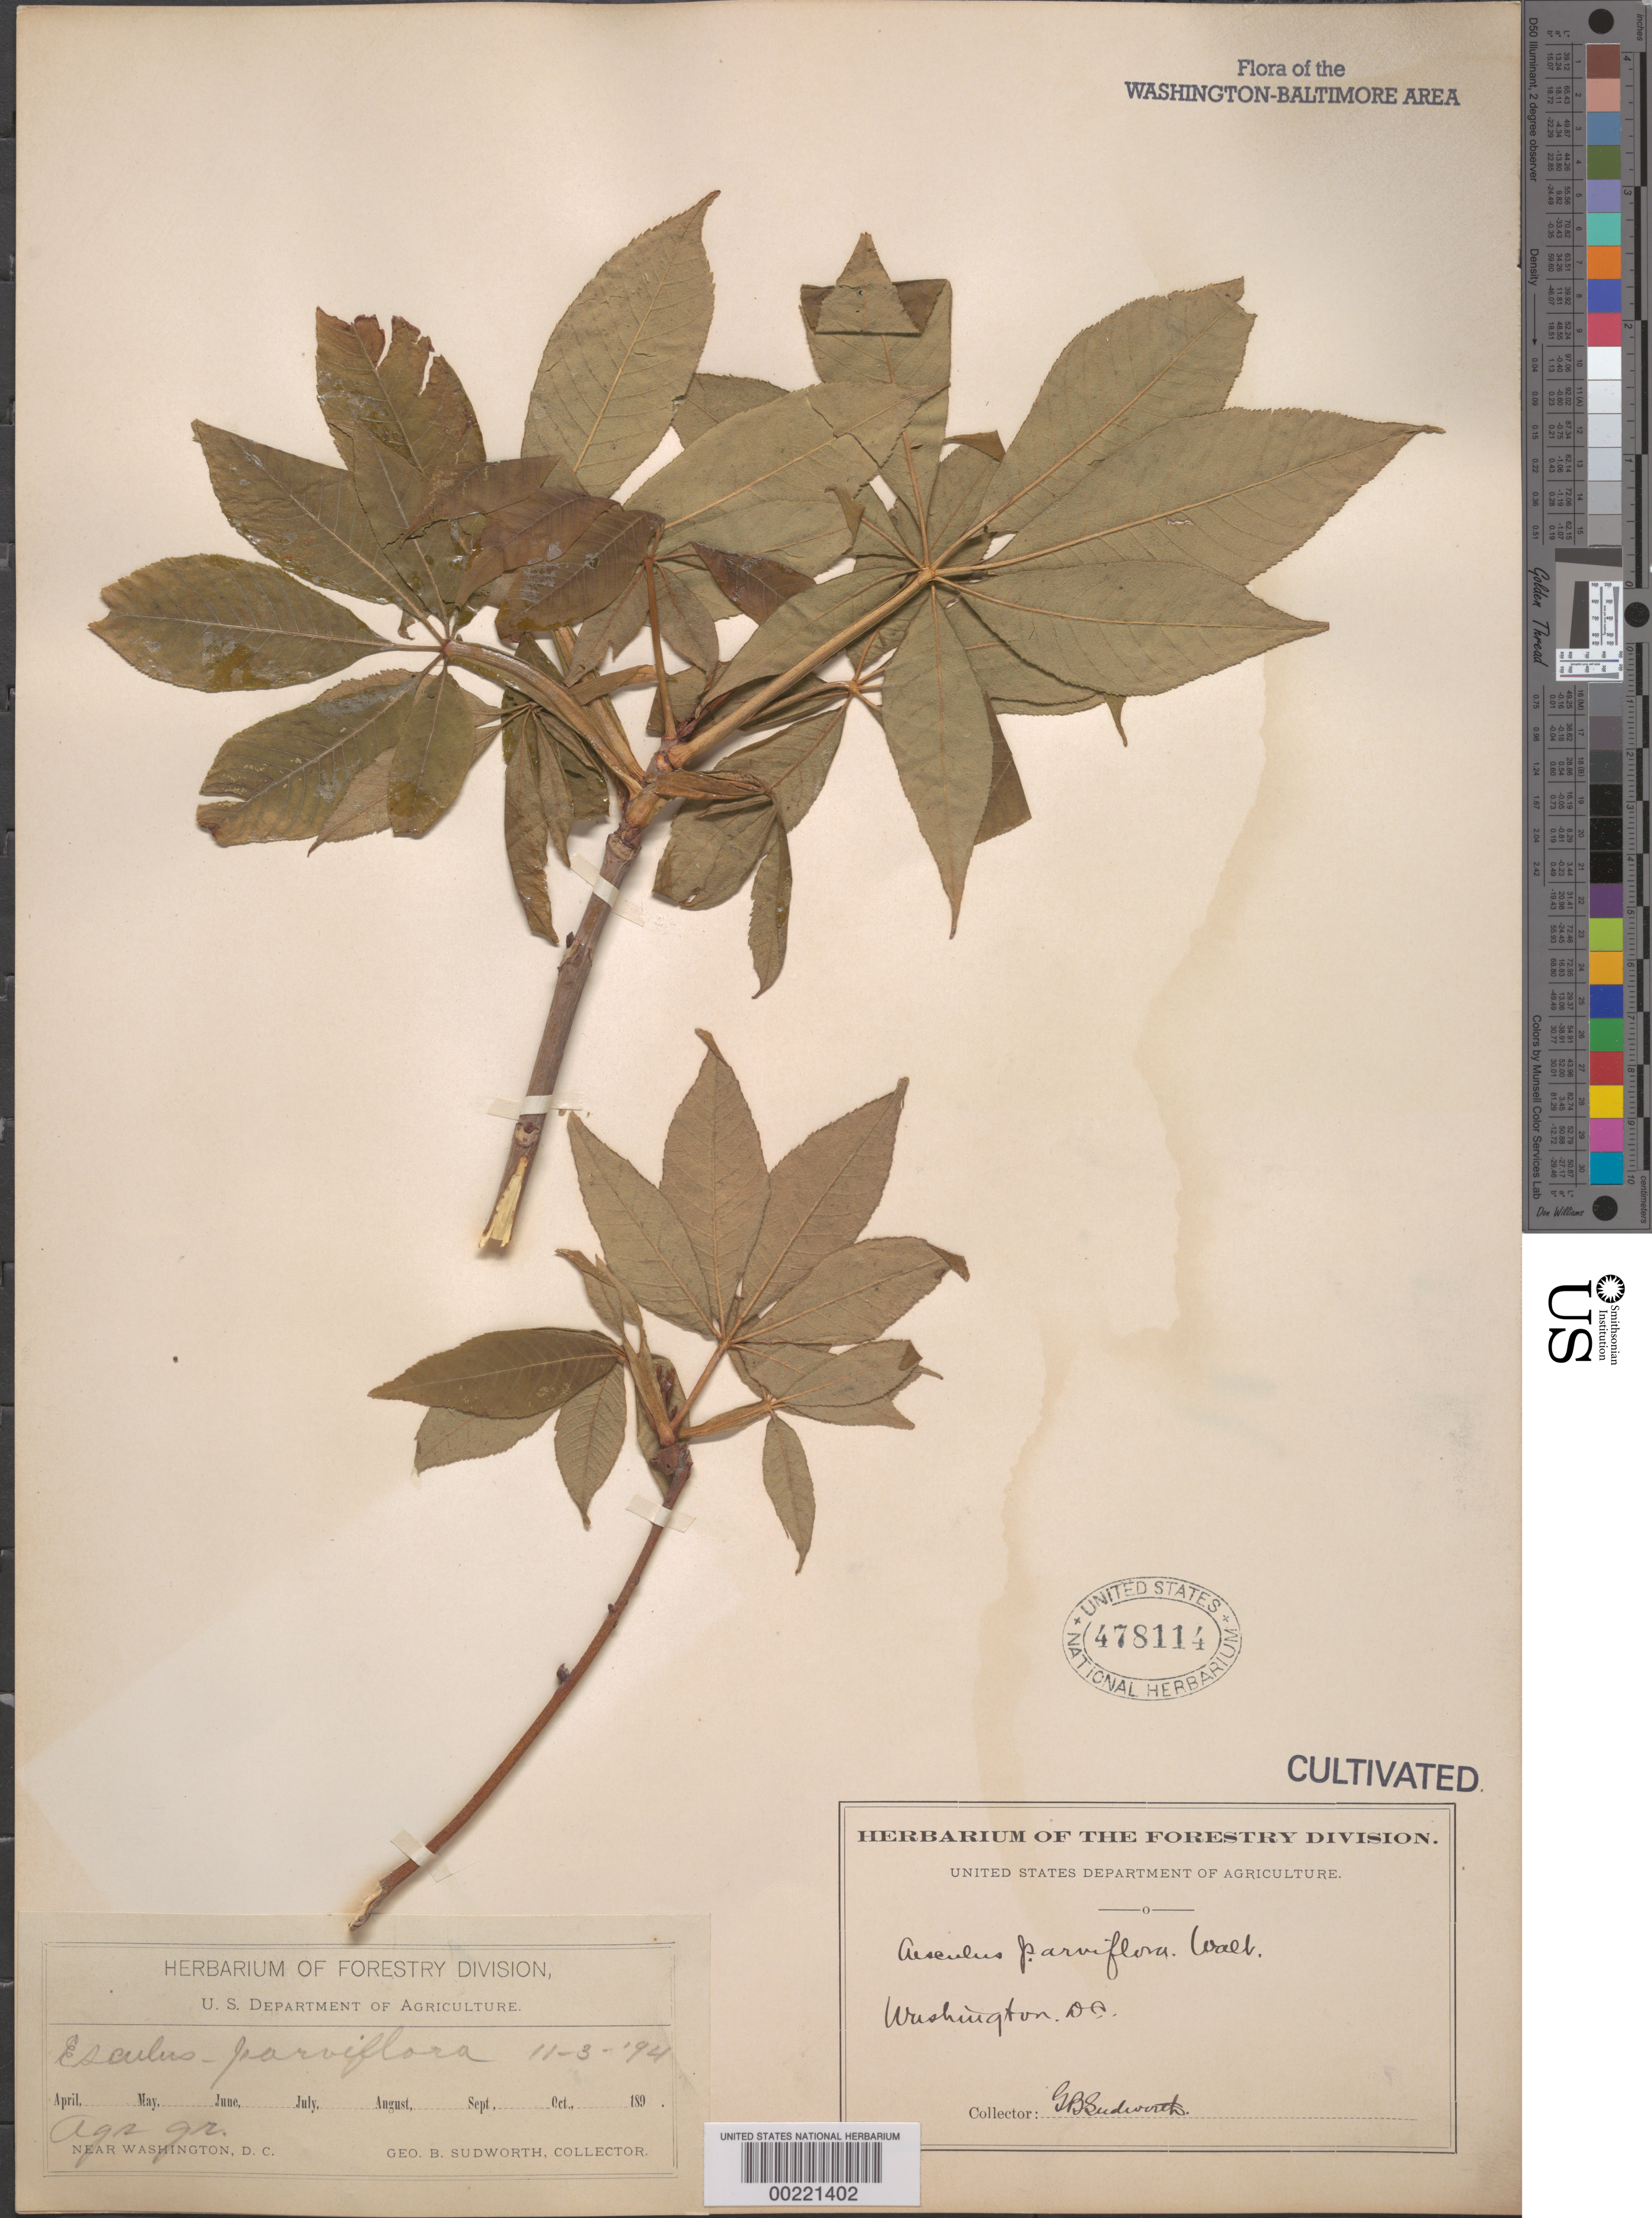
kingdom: Plantae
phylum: Tracheophyta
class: Magnoliopsida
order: Sapindales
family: Sapindaceae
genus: Aesculus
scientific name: Aesculus parviflora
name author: Walter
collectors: G. B. Sudworth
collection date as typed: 03 Nov 1894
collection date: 1894-11-03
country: United States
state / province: District of Columbia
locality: Department of Agriculture grounds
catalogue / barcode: US 478114